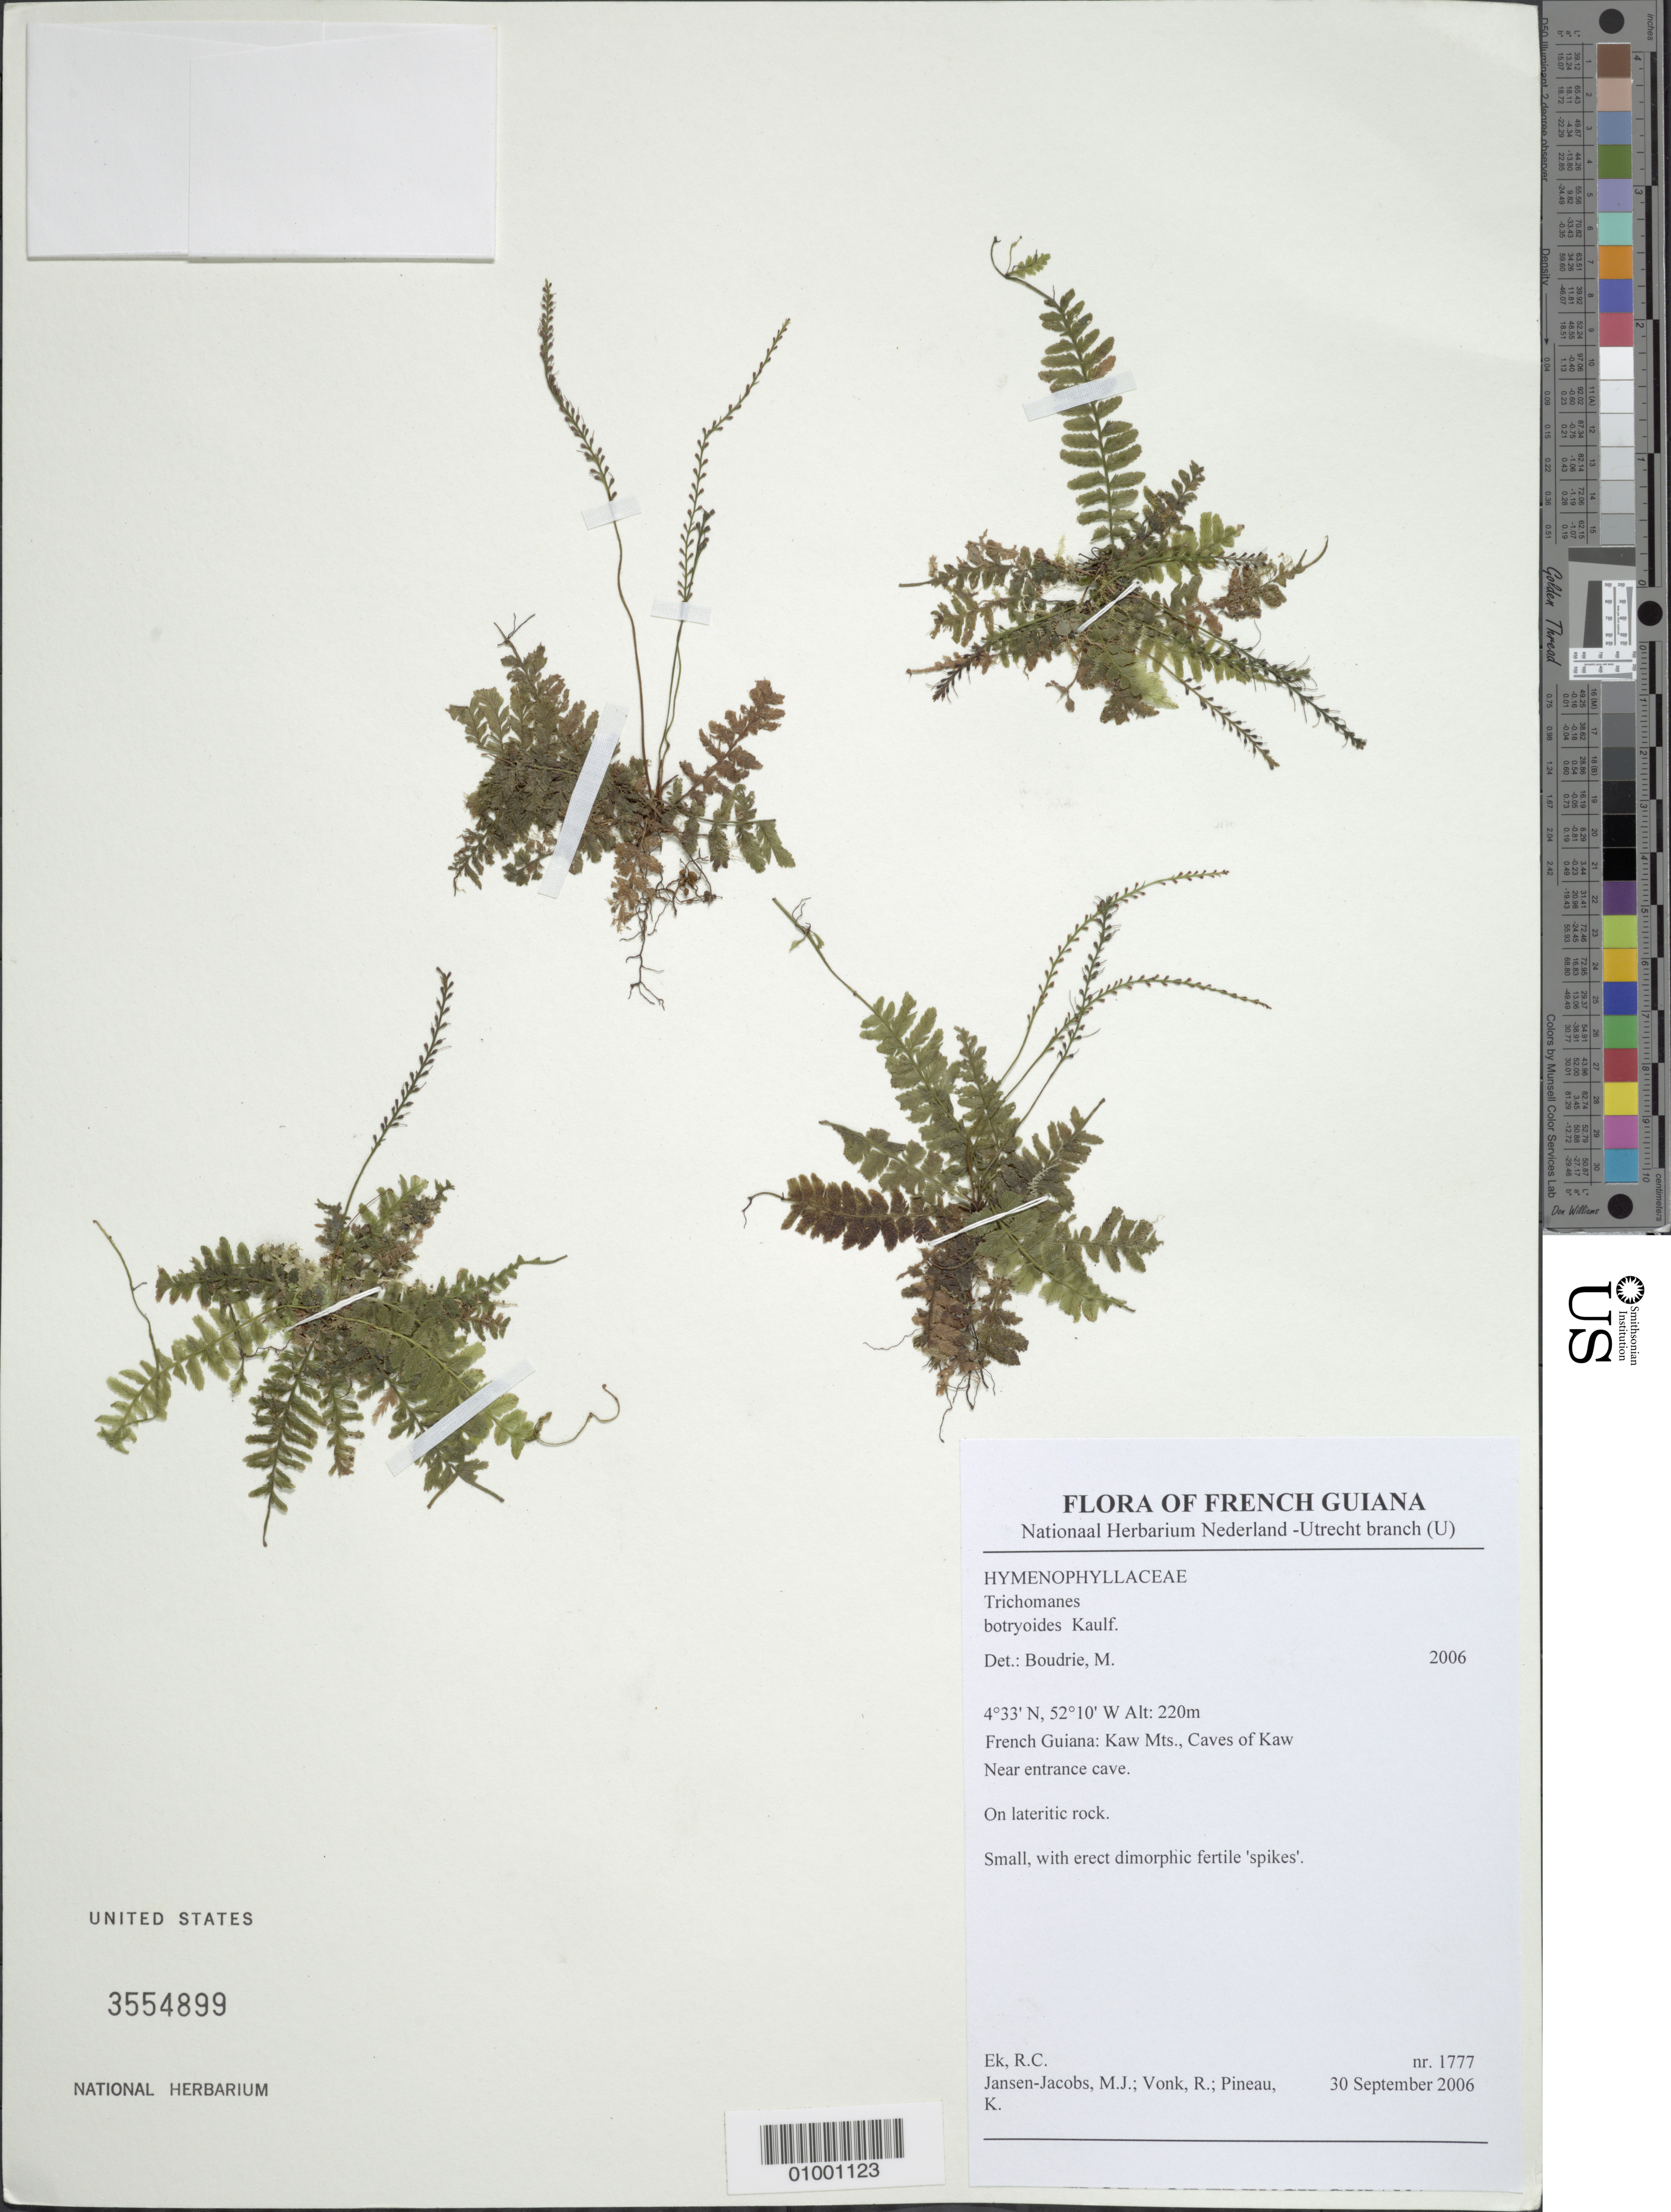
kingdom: Plantae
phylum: Tracheophyta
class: Polypodiopsida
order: Hymenophyllales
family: Hymenophyllaceae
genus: Trichomanes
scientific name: Trichomanes botryoides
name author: Kaulf.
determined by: Boudrie, M.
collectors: R. C. Ek, M. J. Jansen-Jacobs, R. Vonk & K. Pineau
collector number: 1777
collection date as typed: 30-Sep-06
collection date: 2006-09-30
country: French Guiana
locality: Kaw Mts., Caves of Kaw, near entrance cave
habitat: Lateritic rock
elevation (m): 220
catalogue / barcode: US 3554899